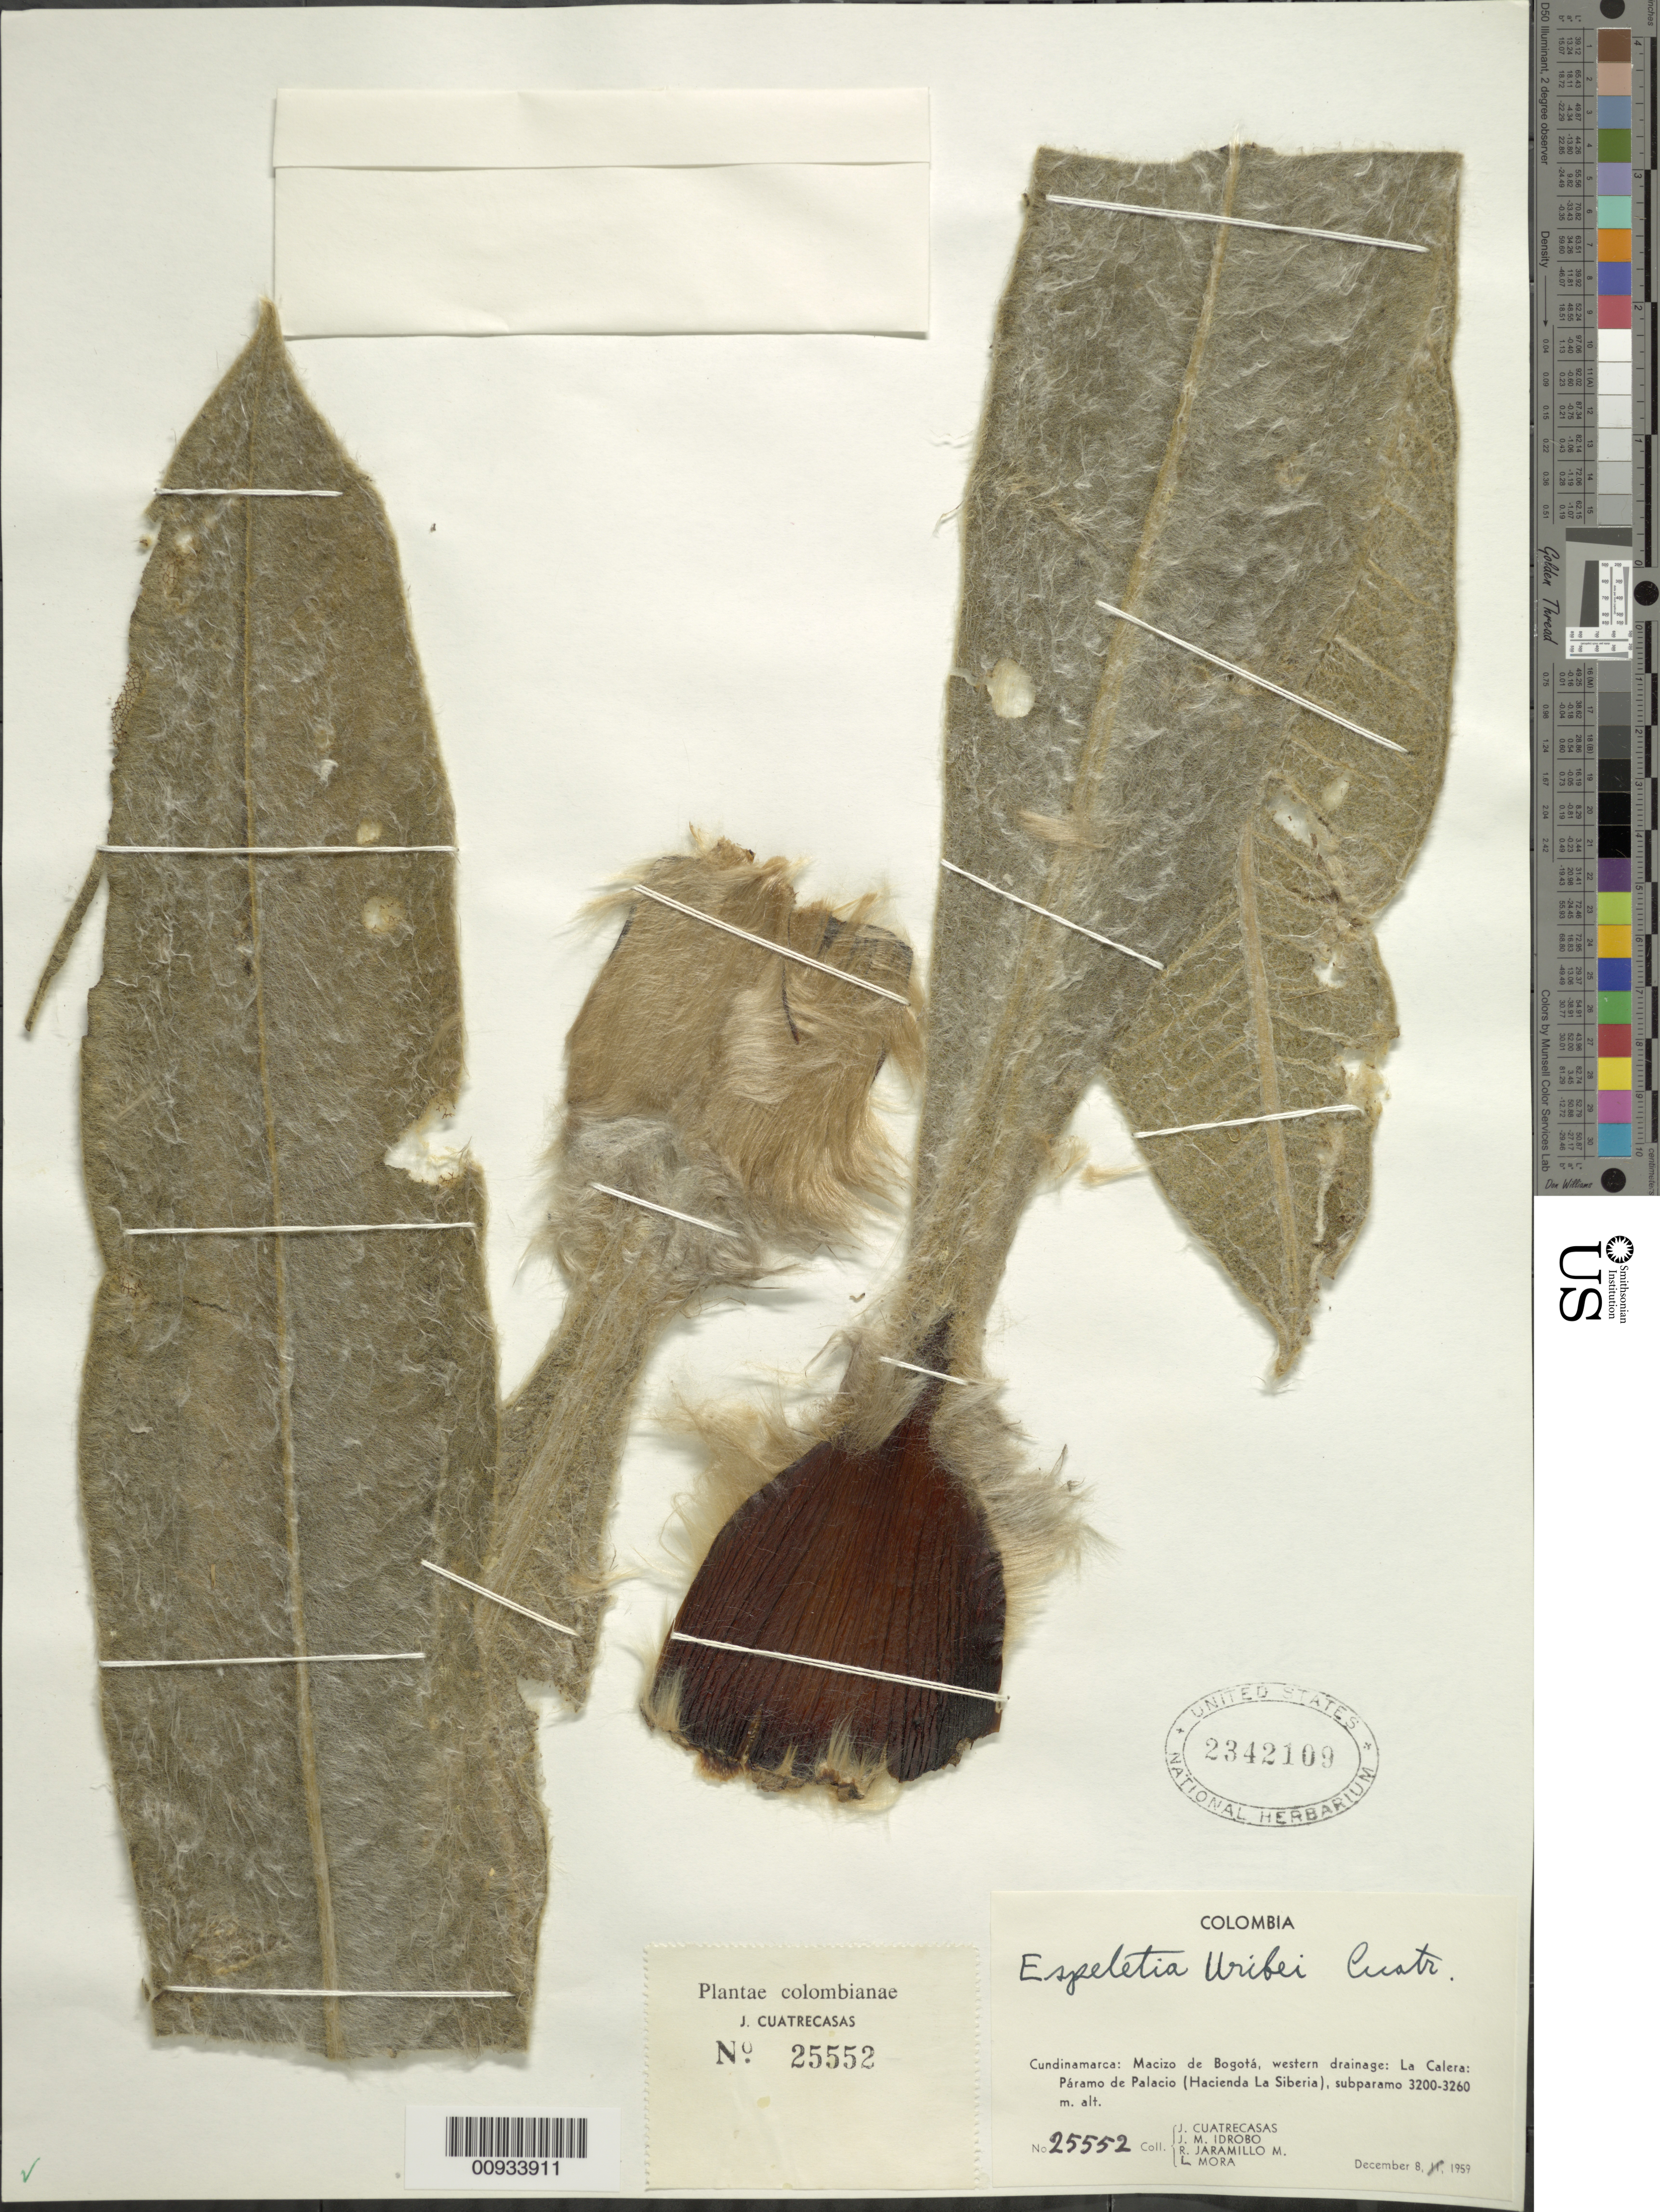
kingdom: Plantae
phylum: Tracheophyta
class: Magnoliopsida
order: Asterales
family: Asteraceae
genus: Espeletia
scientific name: Espeletia uribei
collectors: J. Cuatrecasas, J. M. Idrobo, R. Jaramillo M. & L. Mora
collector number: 25552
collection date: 1959-12-08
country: Colombia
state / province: Cundinamarca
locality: Macizo de Bogota, western drainage: La Calera: Paramo de Palacio (Hacienda La Siberia), subparamo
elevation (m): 3200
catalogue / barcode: US 2342109